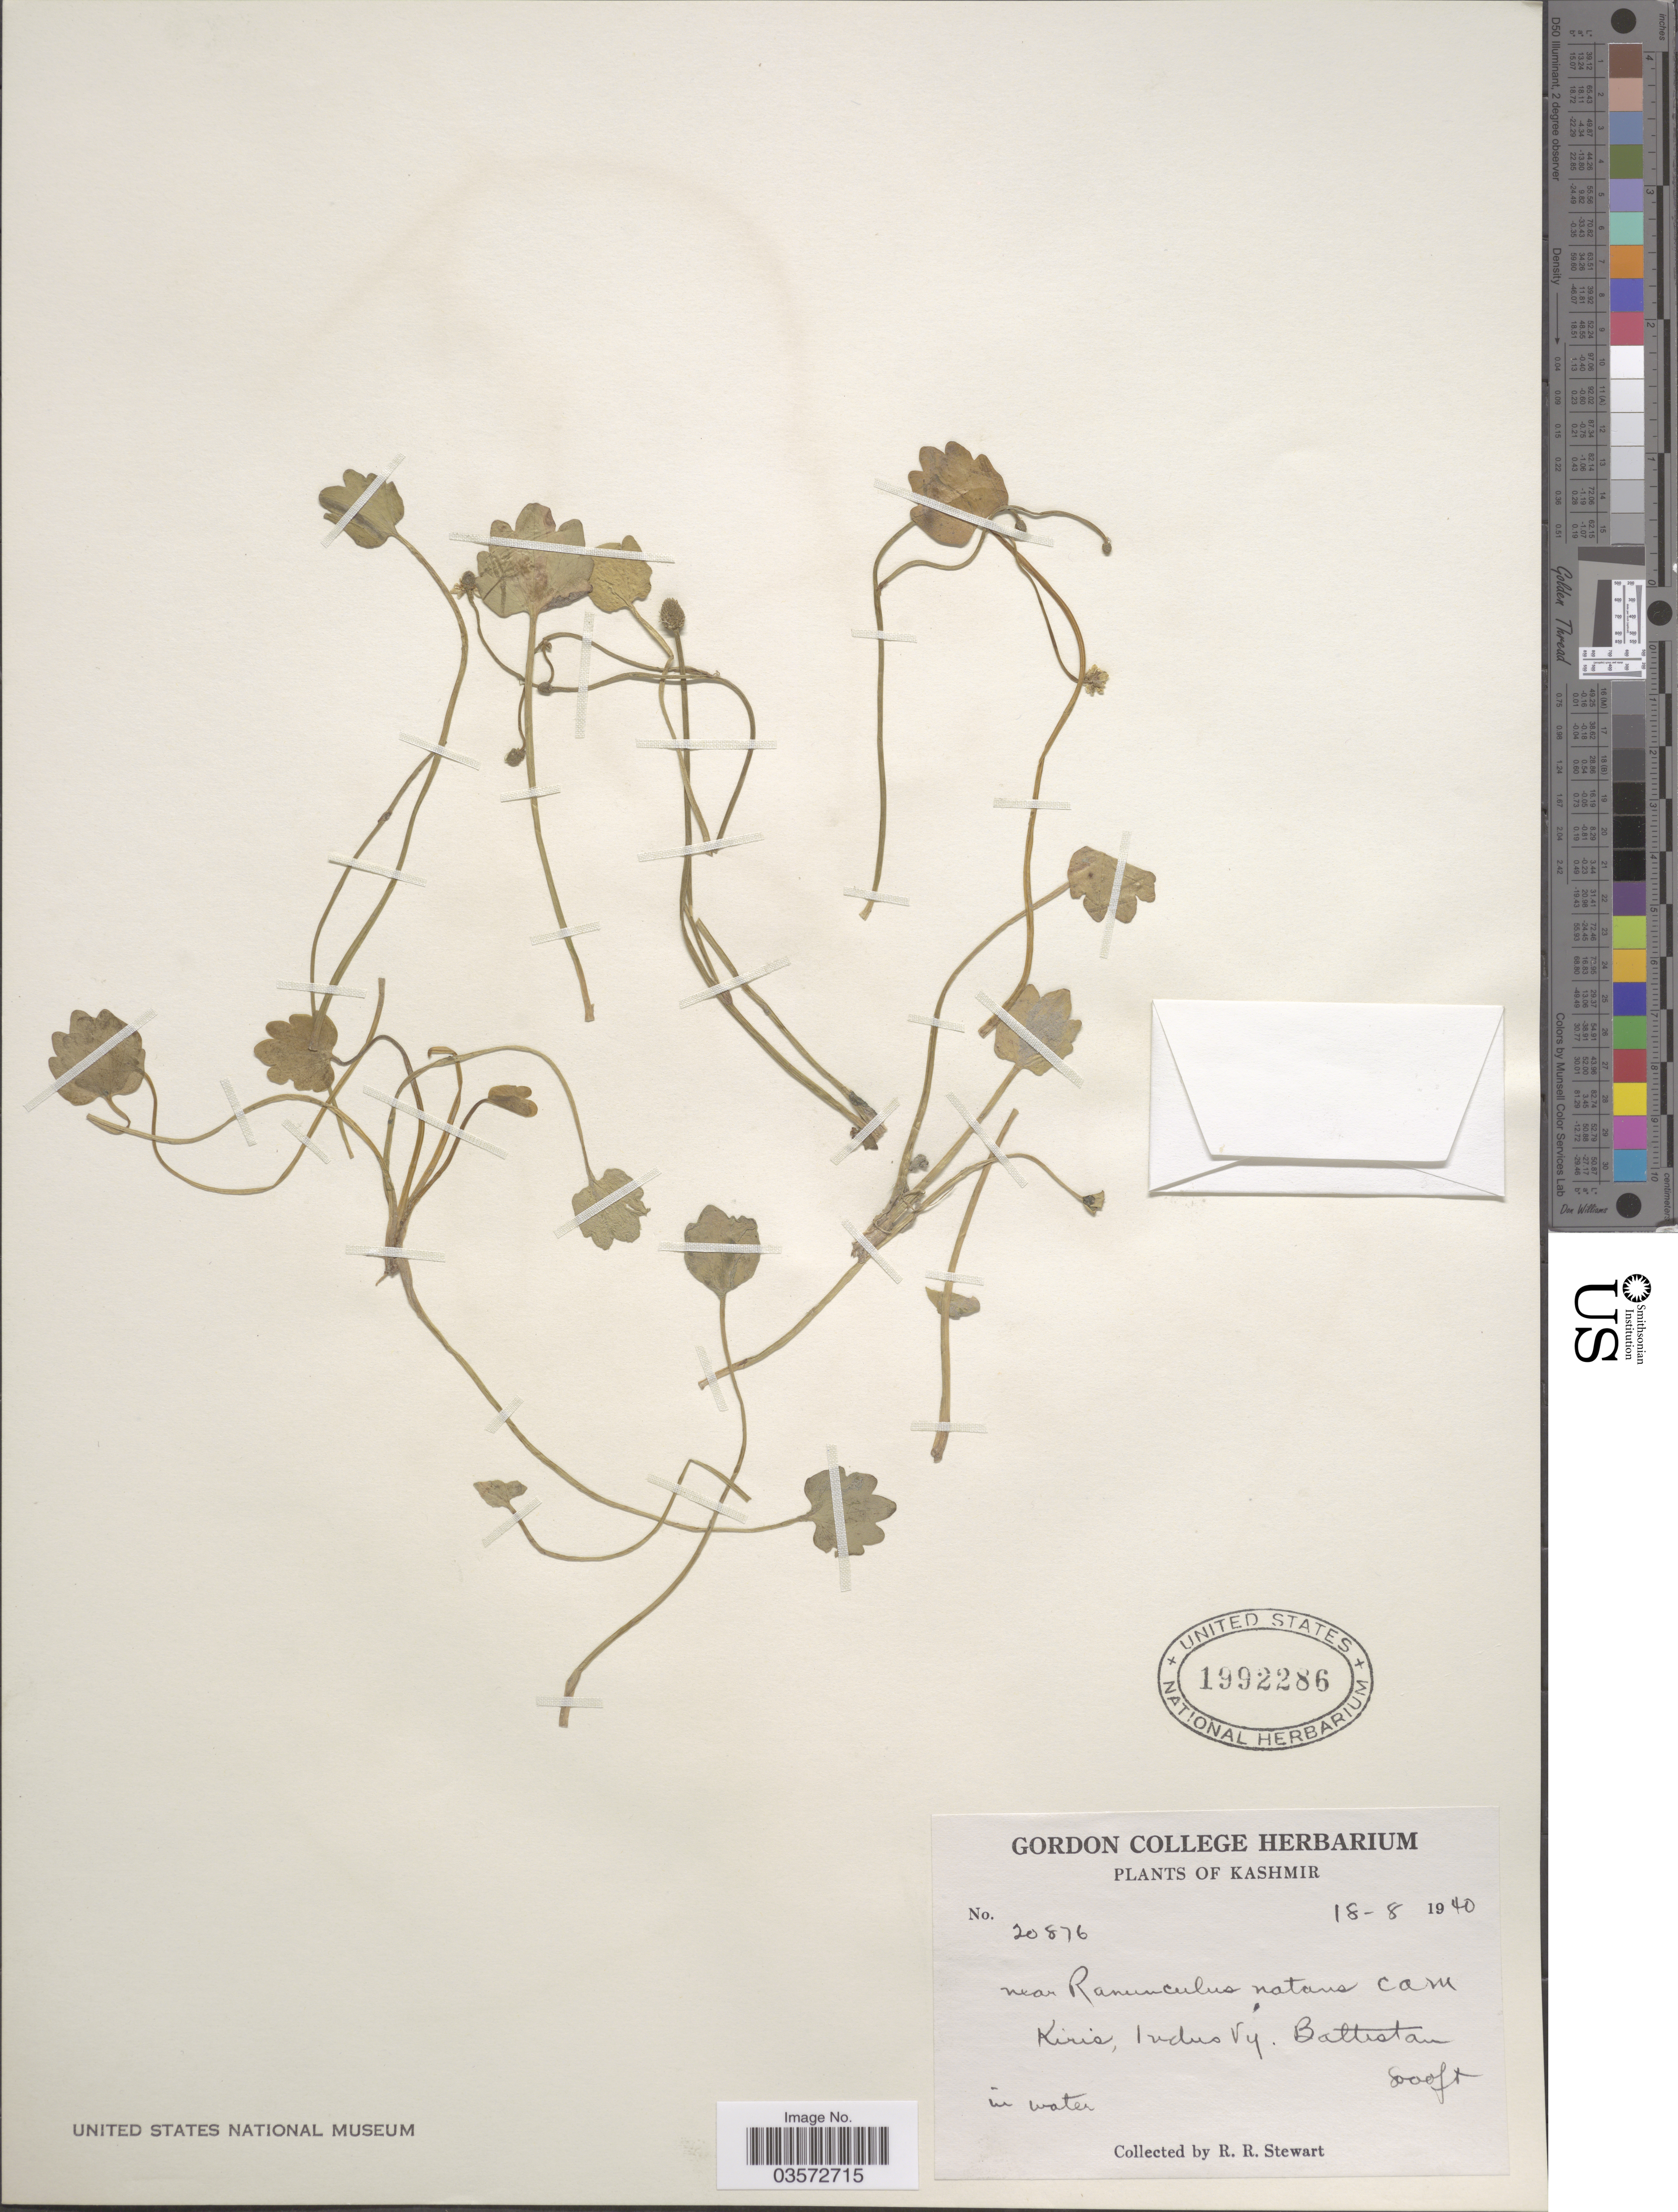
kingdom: Plantae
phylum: Tracheophyta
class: Magnoliopsida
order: Ranunculales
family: Ranunculaceae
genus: Ranunculus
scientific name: Ranunculus natans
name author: C.A. Mey.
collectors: R. Stewart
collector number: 20876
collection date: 1940-08-18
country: India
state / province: Jammu and Kashmir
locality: Kashmir. Kiris, ludus Vy. Baltistan.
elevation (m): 2438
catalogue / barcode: US 1992286